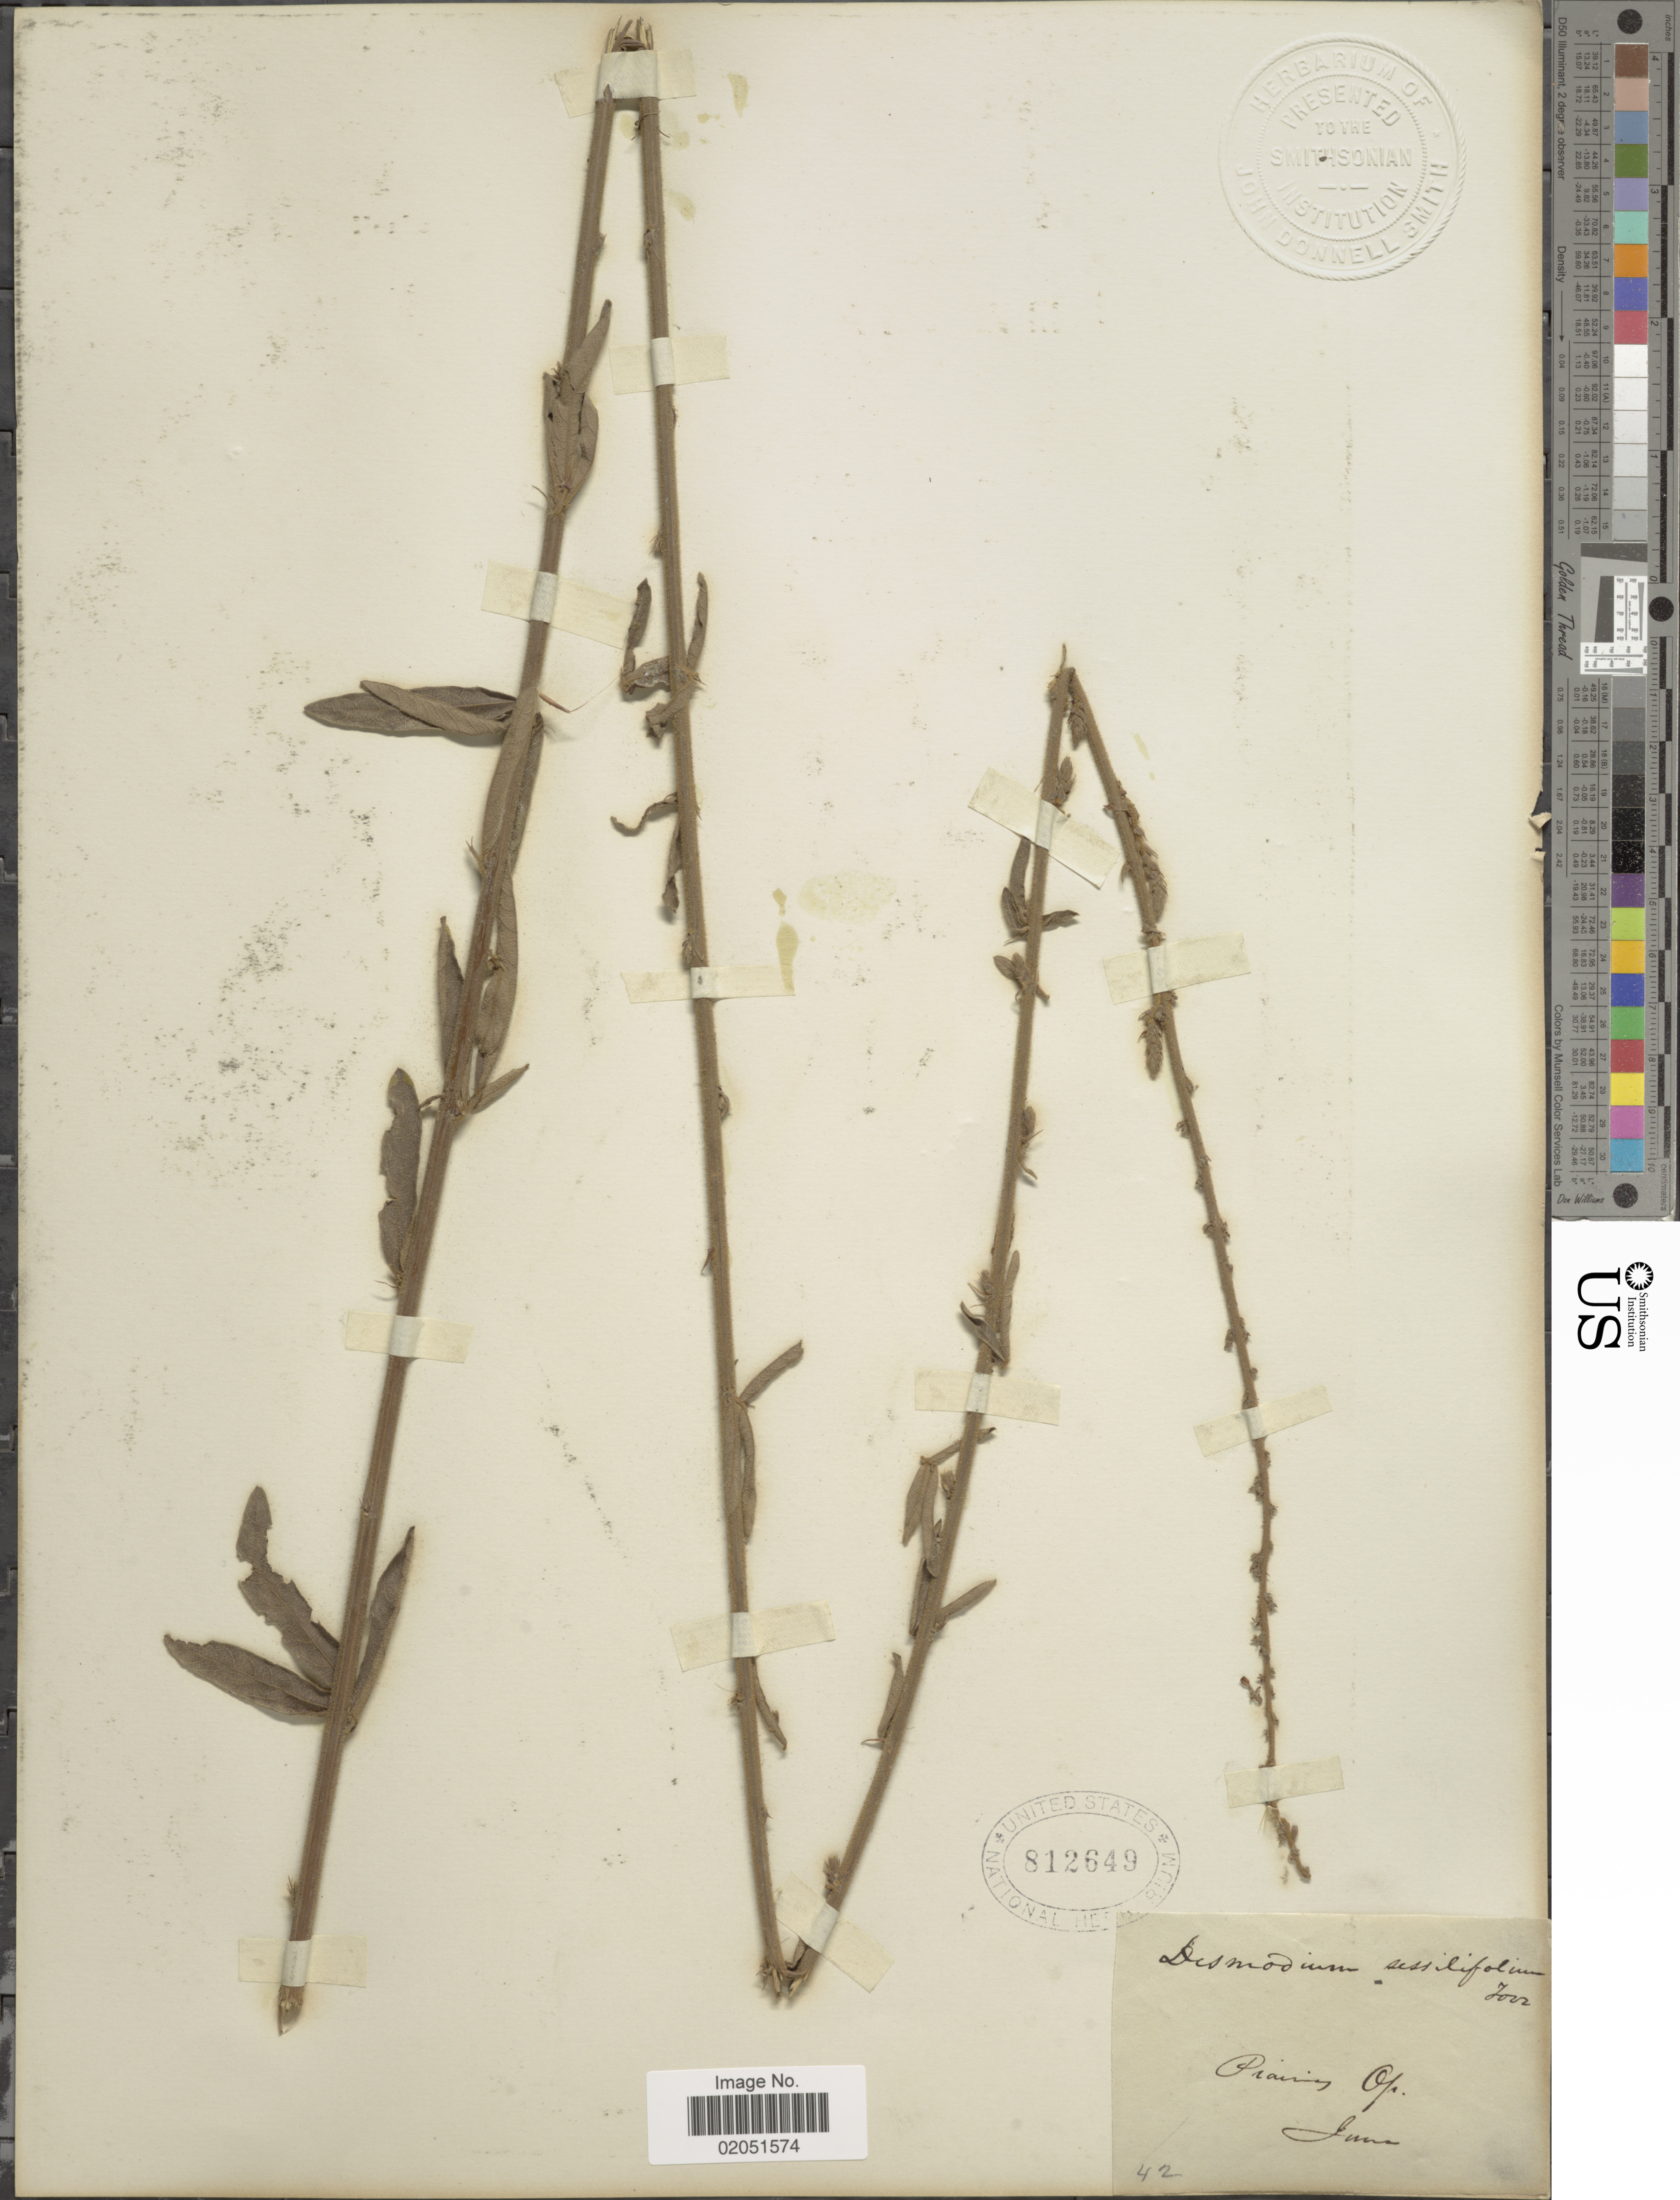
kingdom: Plantae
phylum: Tracheophyta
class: Magnoliopsida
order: Fabales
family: Fabaceae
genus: Desmodium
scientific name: Desmodium sessilifolium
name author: Torr. & A. Gray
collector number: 42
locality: Prairies Op. [interpreted]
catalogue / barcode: US 812649